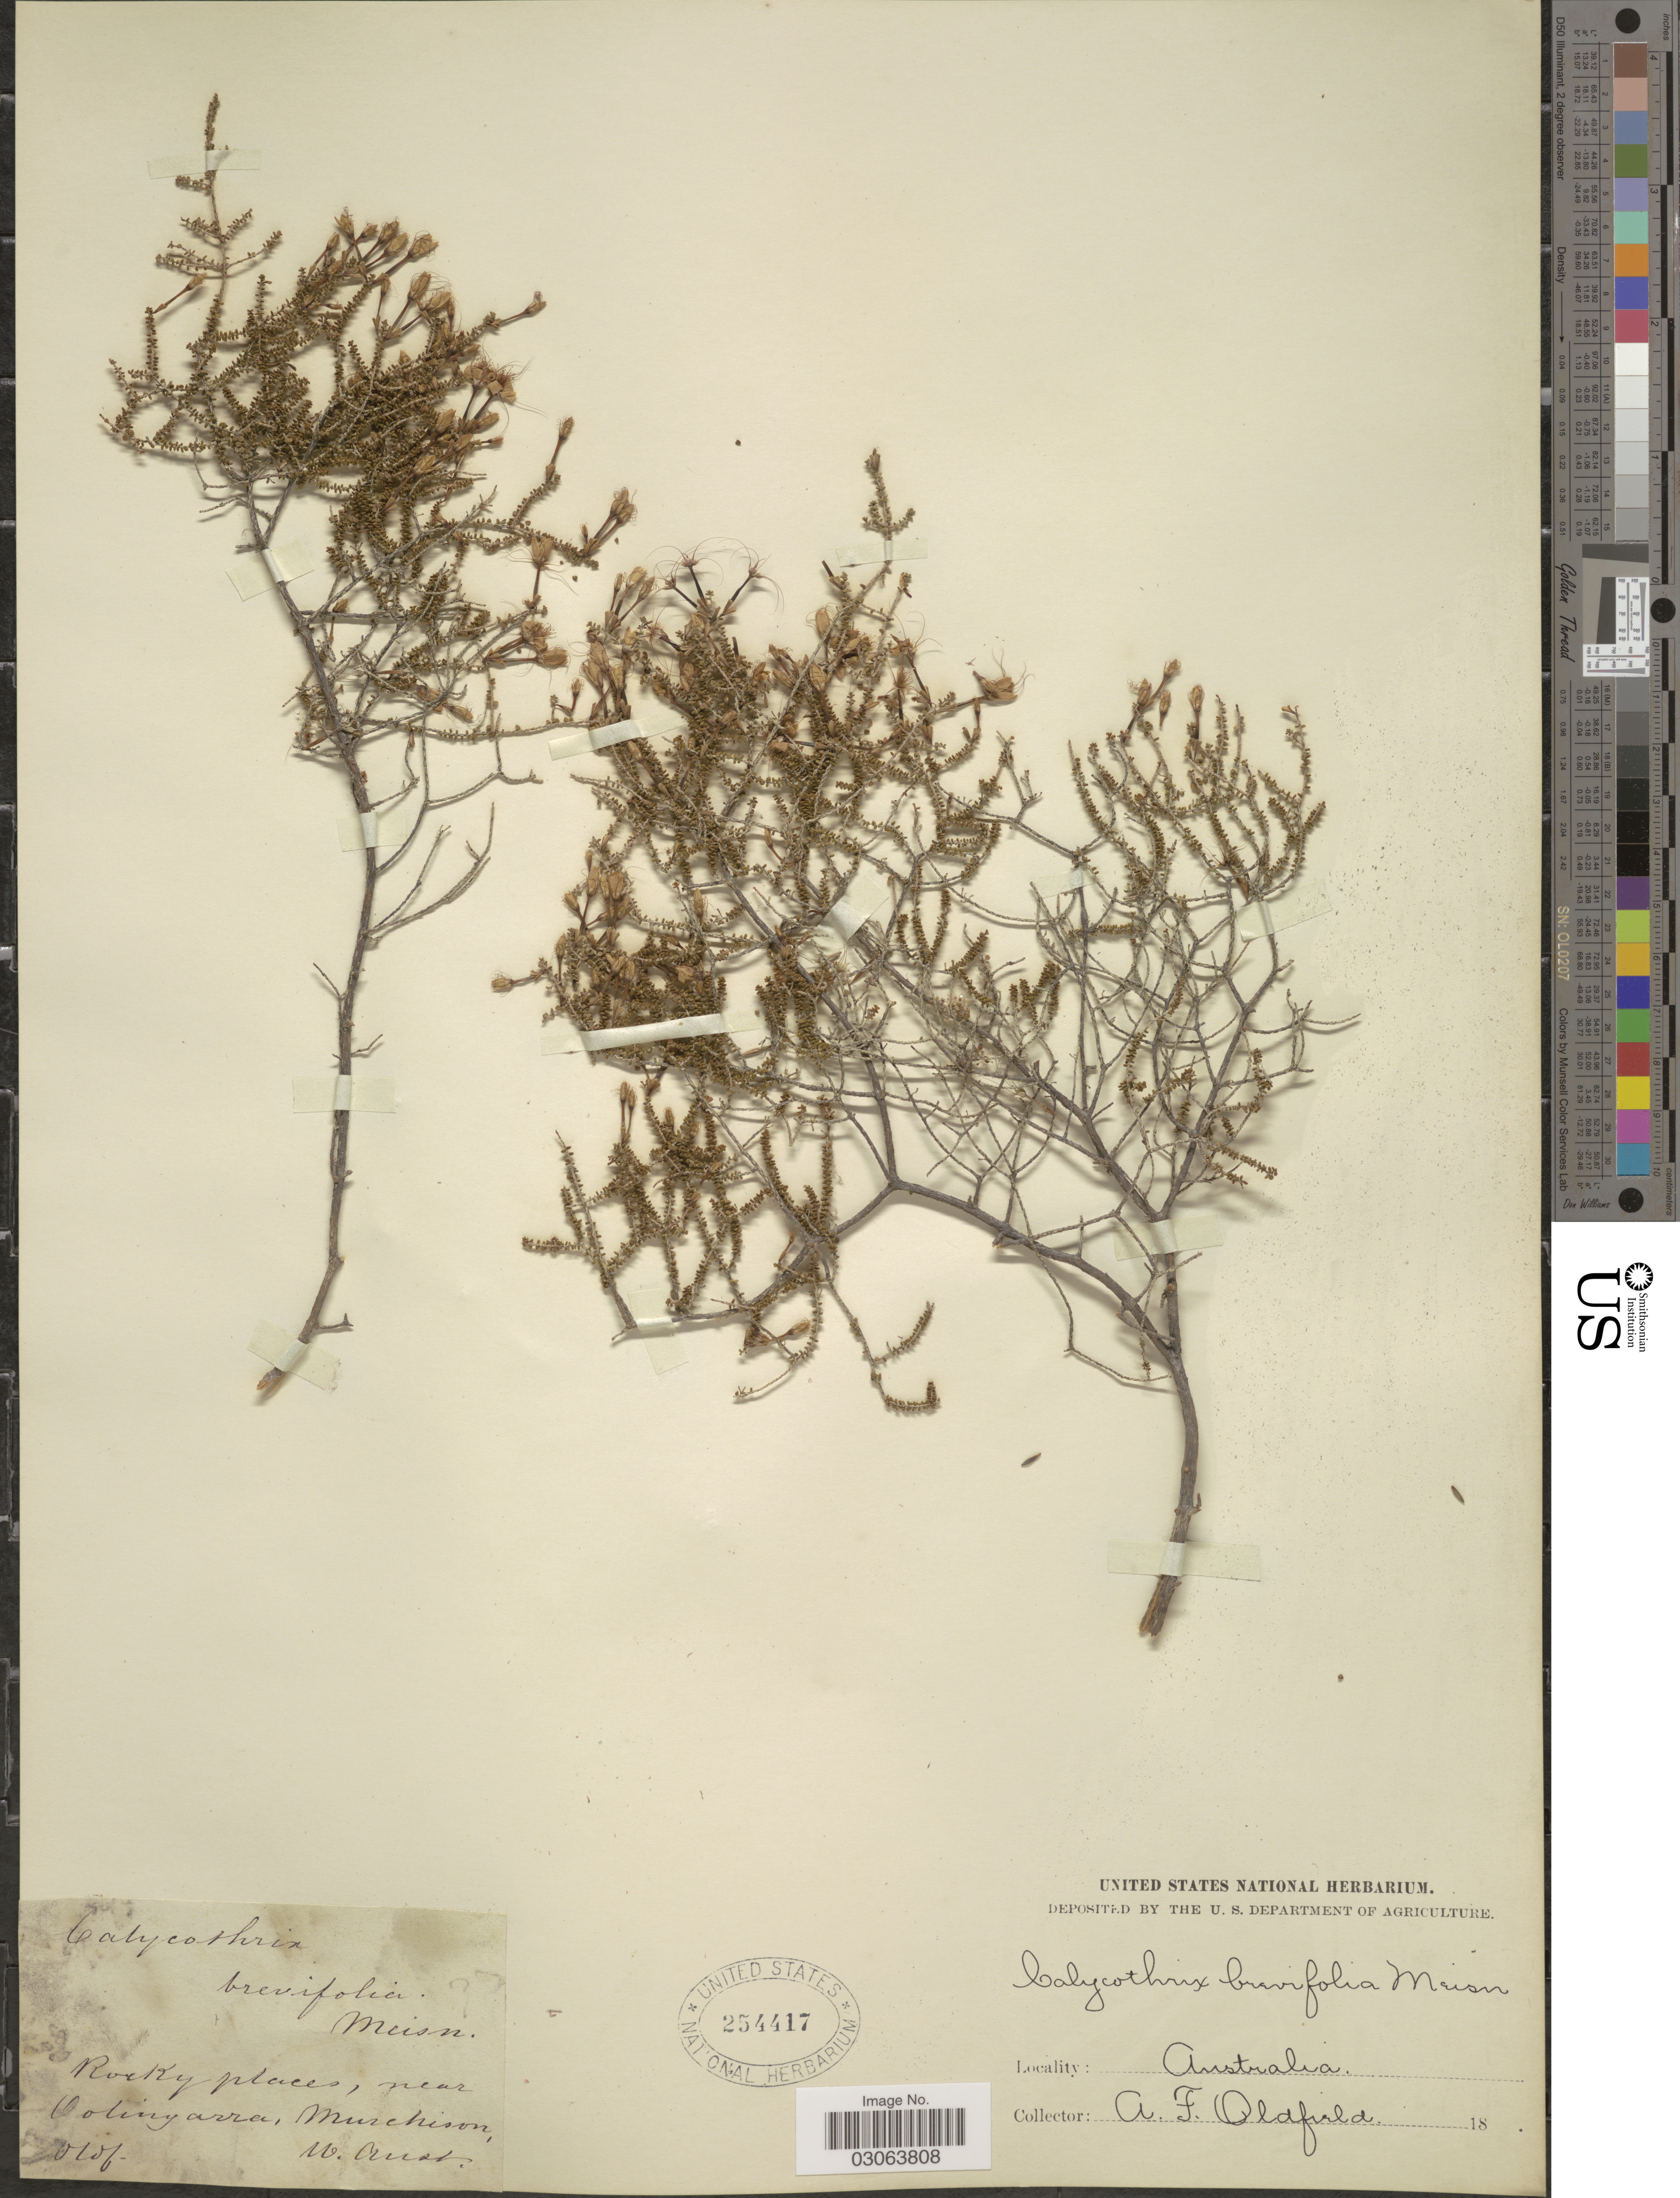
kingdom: Plantae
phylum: Tracheophyta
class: Magnoliopsida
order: Myrtales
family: Myrtaceae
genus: Calytrix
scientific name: Calytrix brevifolia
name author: (Meisn.) Benth.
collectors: A. Oldfield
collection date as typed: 18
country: Australia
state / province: Western Australia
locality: Near Oolingarra, Murchison.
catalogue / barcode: US 254417